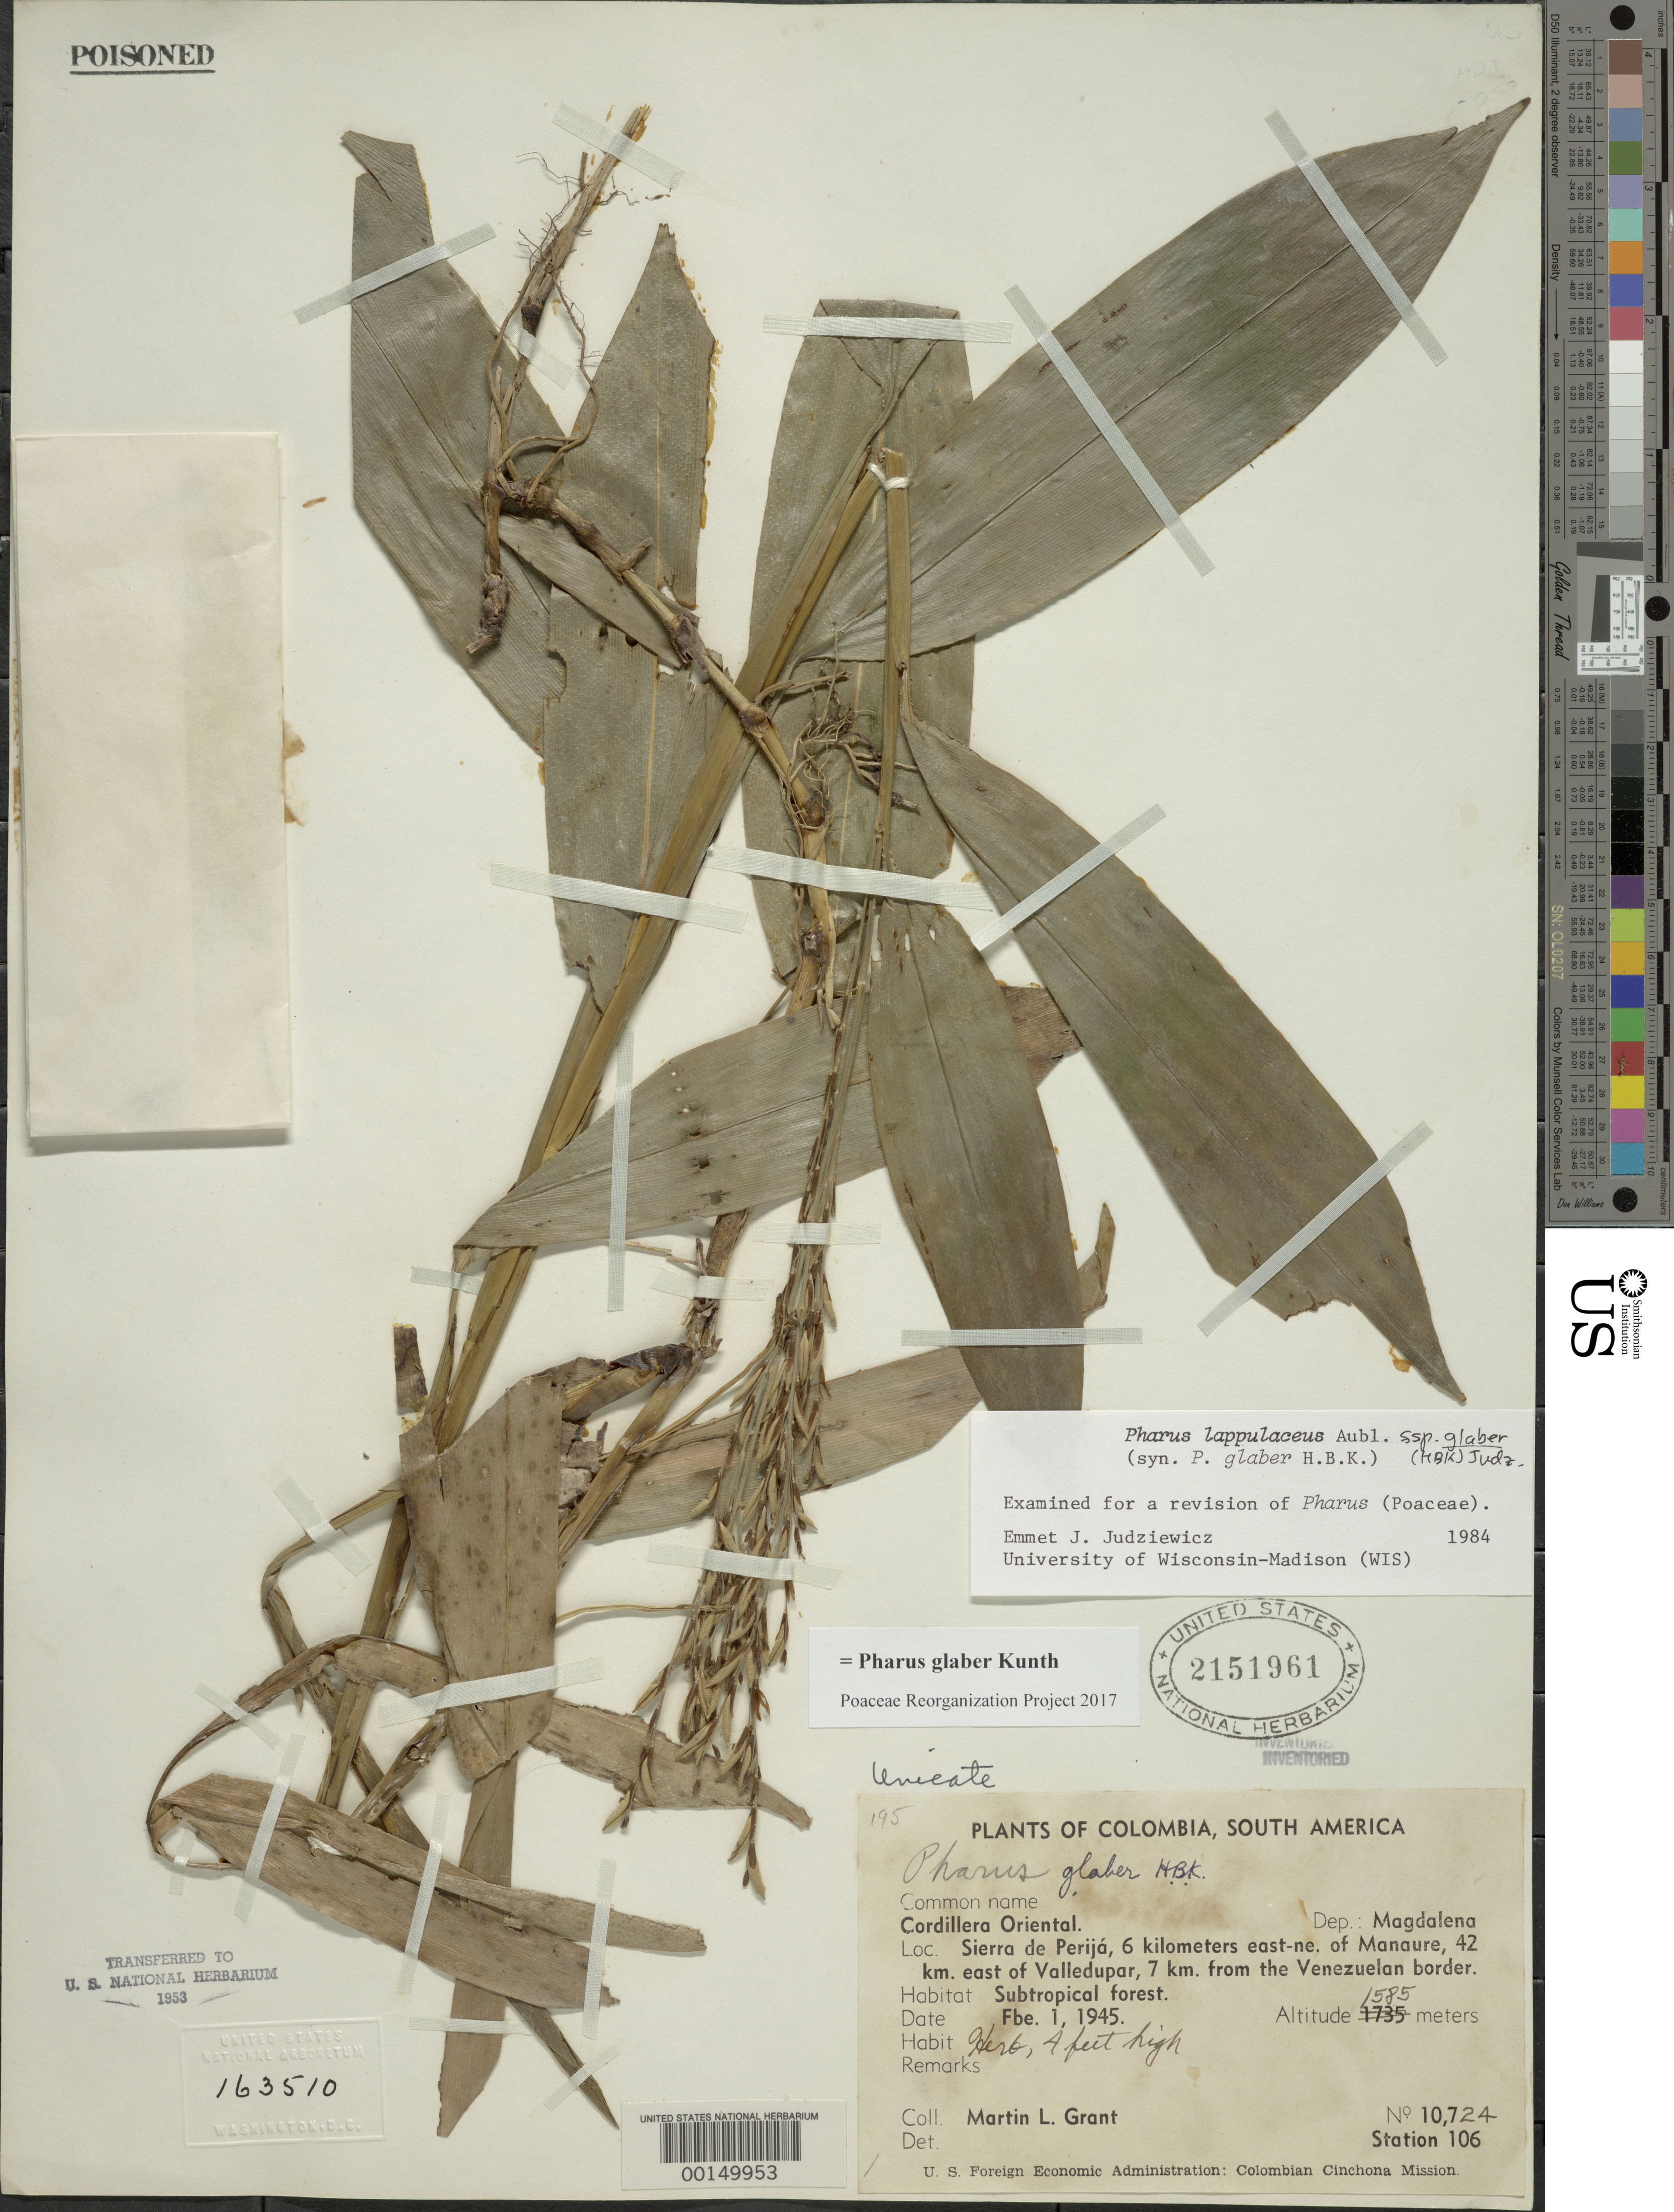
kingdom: Plantae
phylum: Tracheophyta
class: Liliopsida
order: Poales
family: Poaceae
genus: Pharus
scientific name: Pharus glaber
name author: Kunth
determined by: Poaceae Reorganization Project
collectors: M. L. Grant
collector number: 10724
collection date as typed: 01 Feb 1945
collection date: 1945-02-01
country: Colombia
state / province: Magdalena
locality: Sierra de Perija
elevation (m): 1585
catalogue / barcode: US 2151961